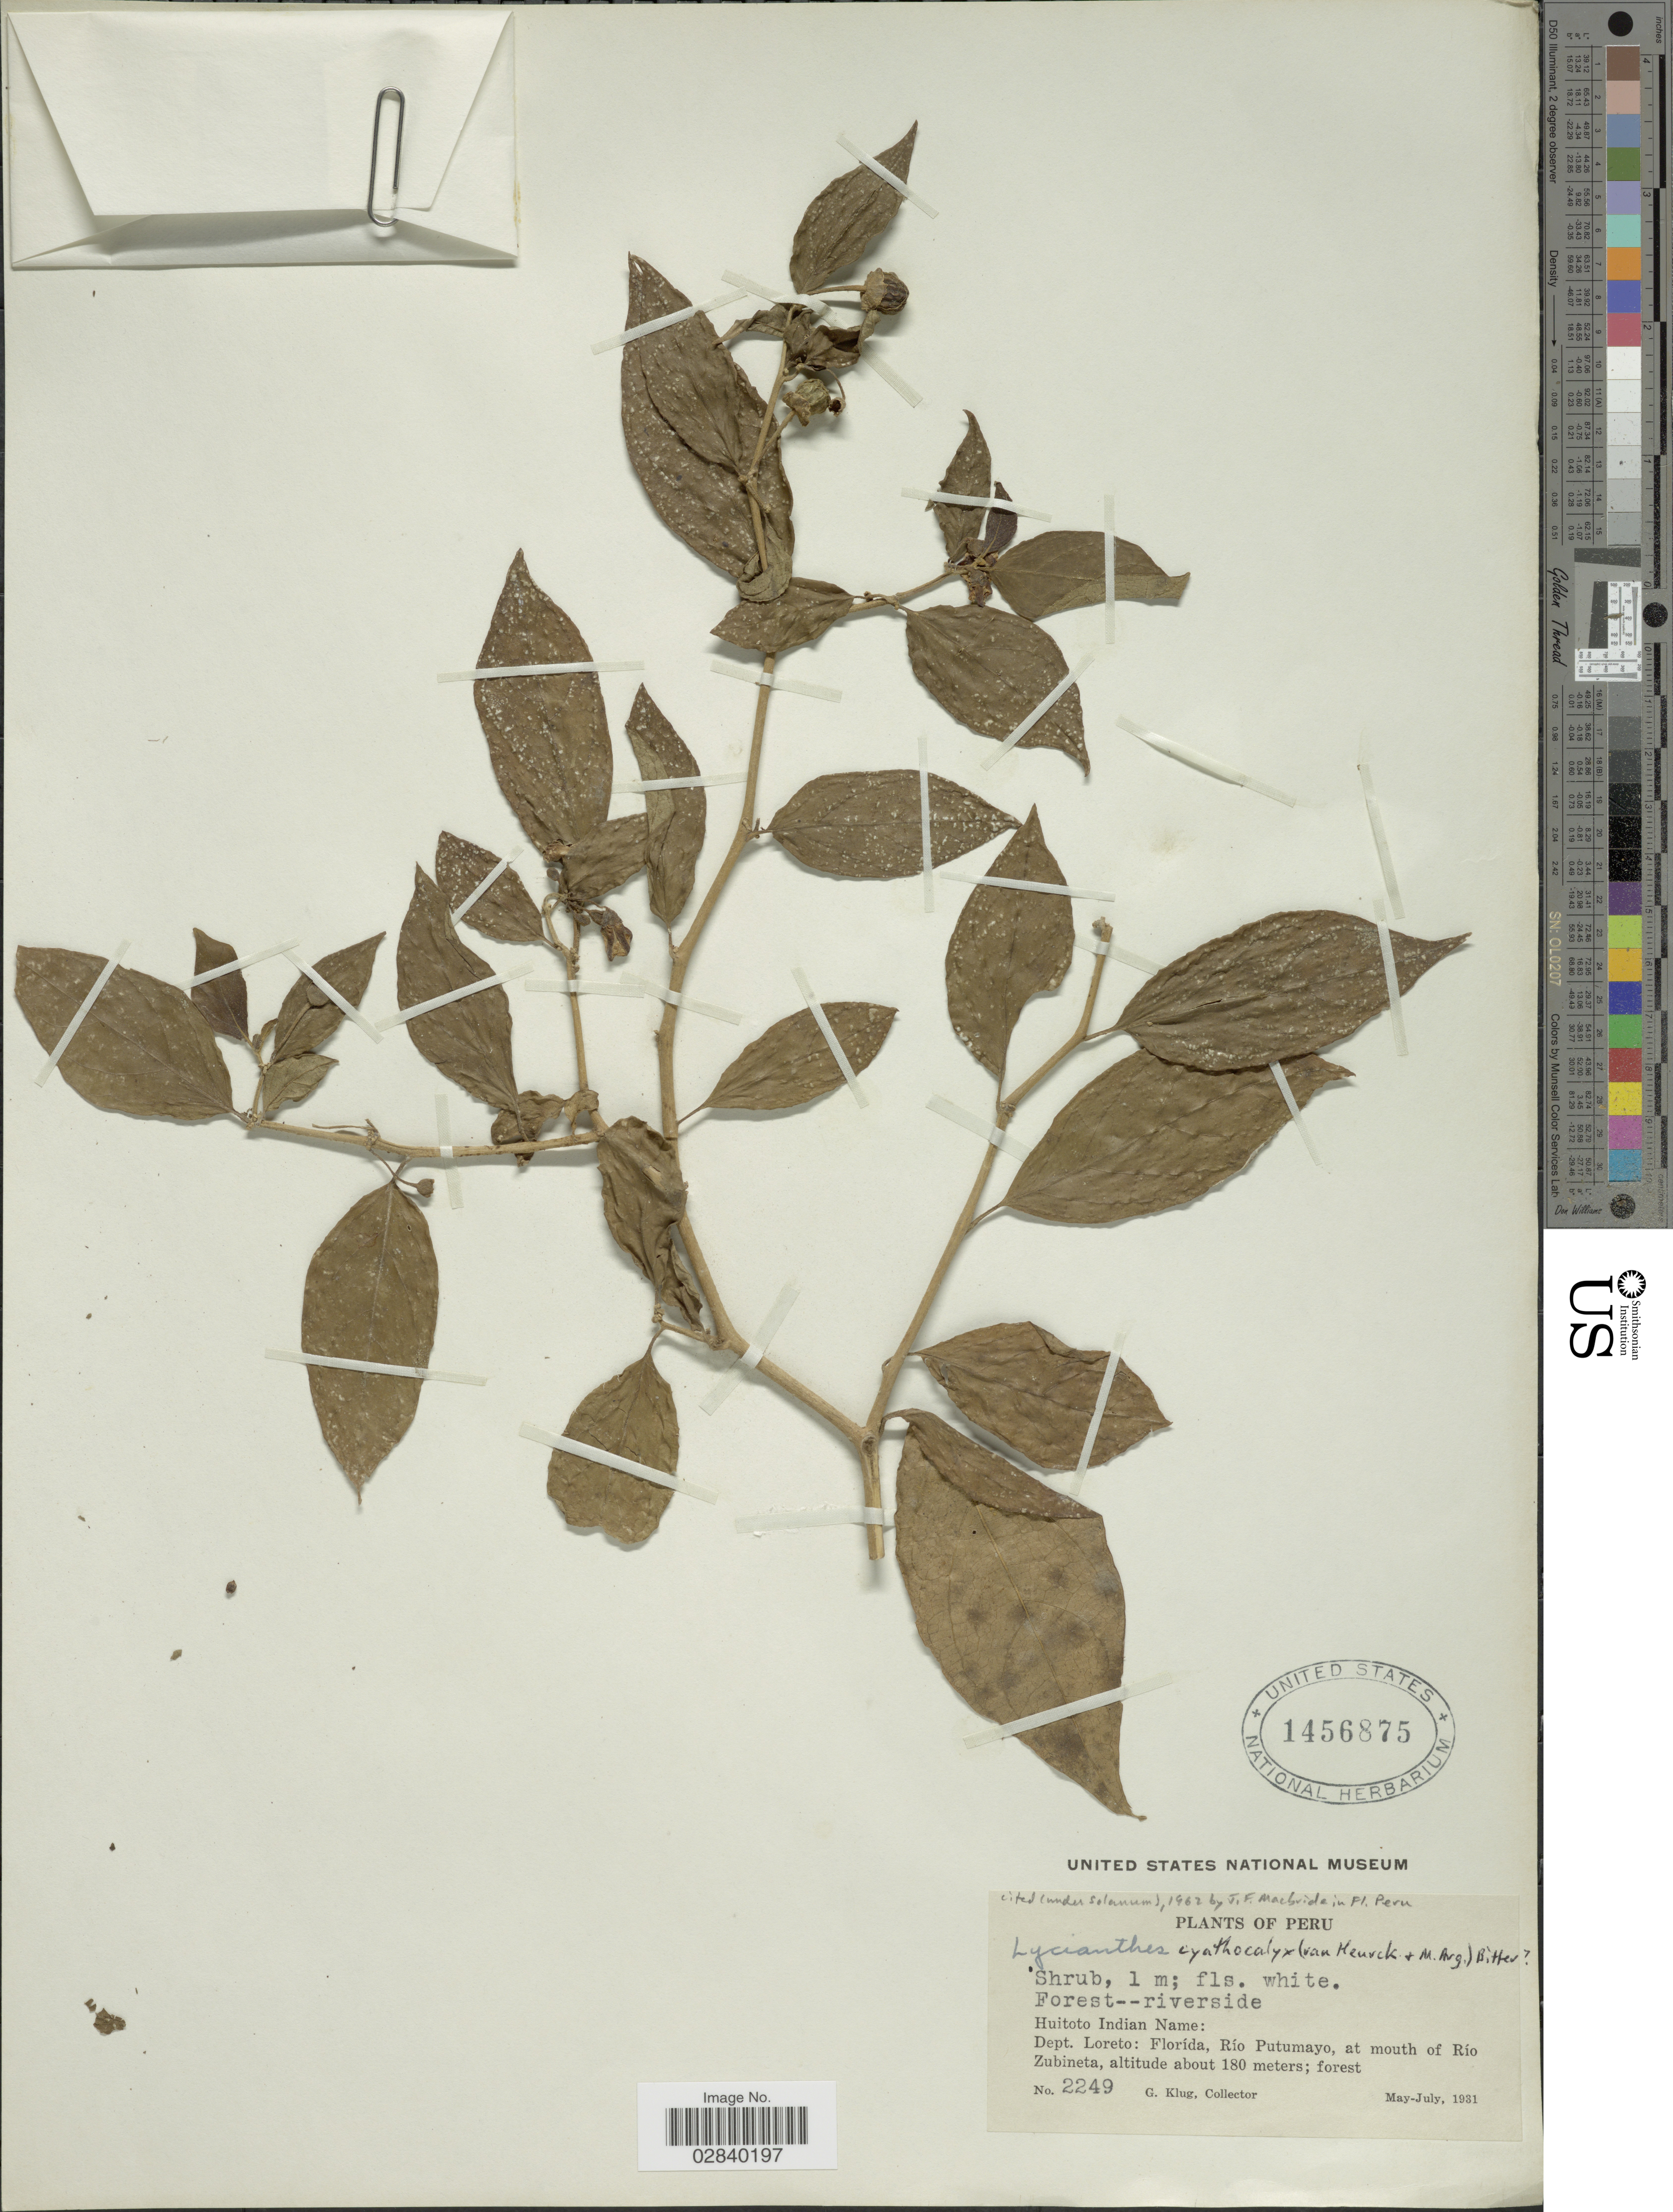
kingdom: Plantae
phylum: Tracheophyta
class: Magnoliopsida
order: Solanales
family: Solanaceae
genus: Lycianthes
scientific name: Lycianthes cyathocalyx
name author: (Van Heurck & Müll. Arg.) Bitter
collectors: G. Klug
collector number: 2249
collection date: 1931-05/1931-07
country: Peru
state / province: Loreto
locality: Dept. Loreto: Florída, Río Putumayo, at mouth of Río Zubineta.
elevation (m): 180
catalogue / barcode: US 1456875